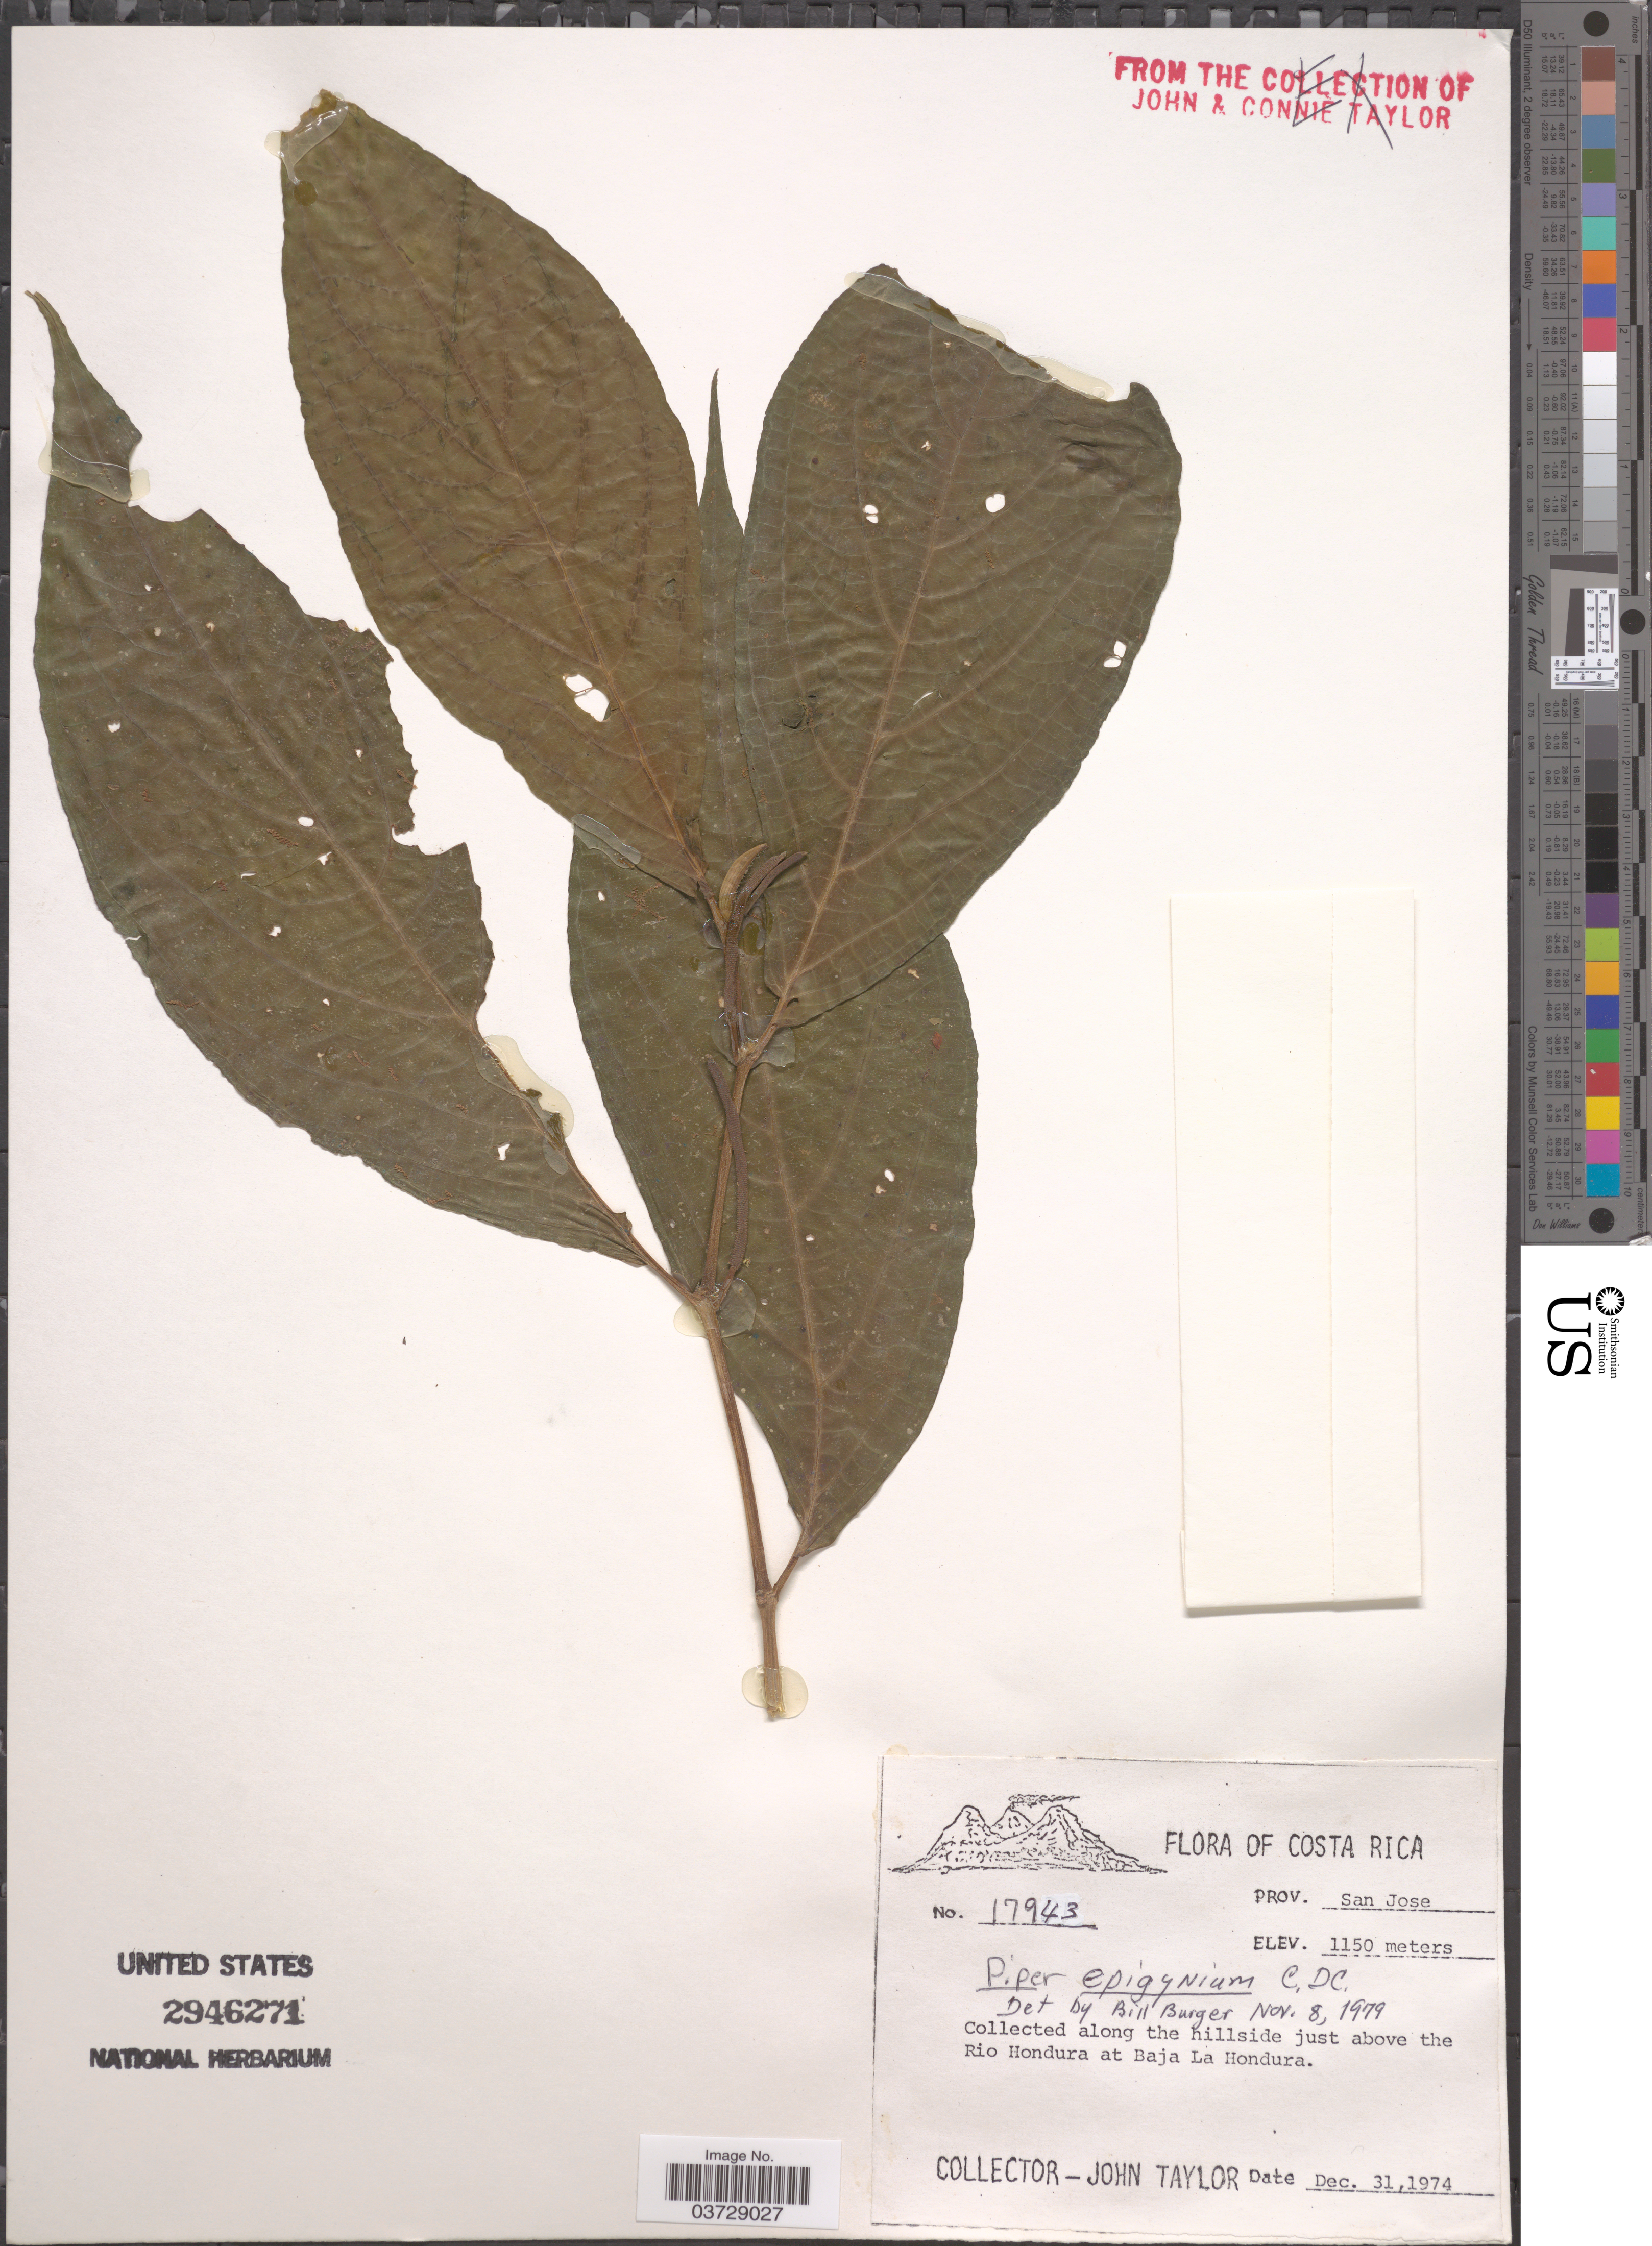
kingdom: Plantae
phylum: Tracheophyta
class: Magnoliopsida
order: Piperales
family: Piperaceae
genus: Piper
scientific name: Piper epigynium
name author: C. DC.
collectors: J. Taylor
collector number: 17943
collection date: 1974-12-31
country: Costa Rica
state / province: San José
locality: Along the hillside just above the Rio Hondura at Baja La Hondura.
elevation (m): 1150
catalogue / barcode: US 2946271